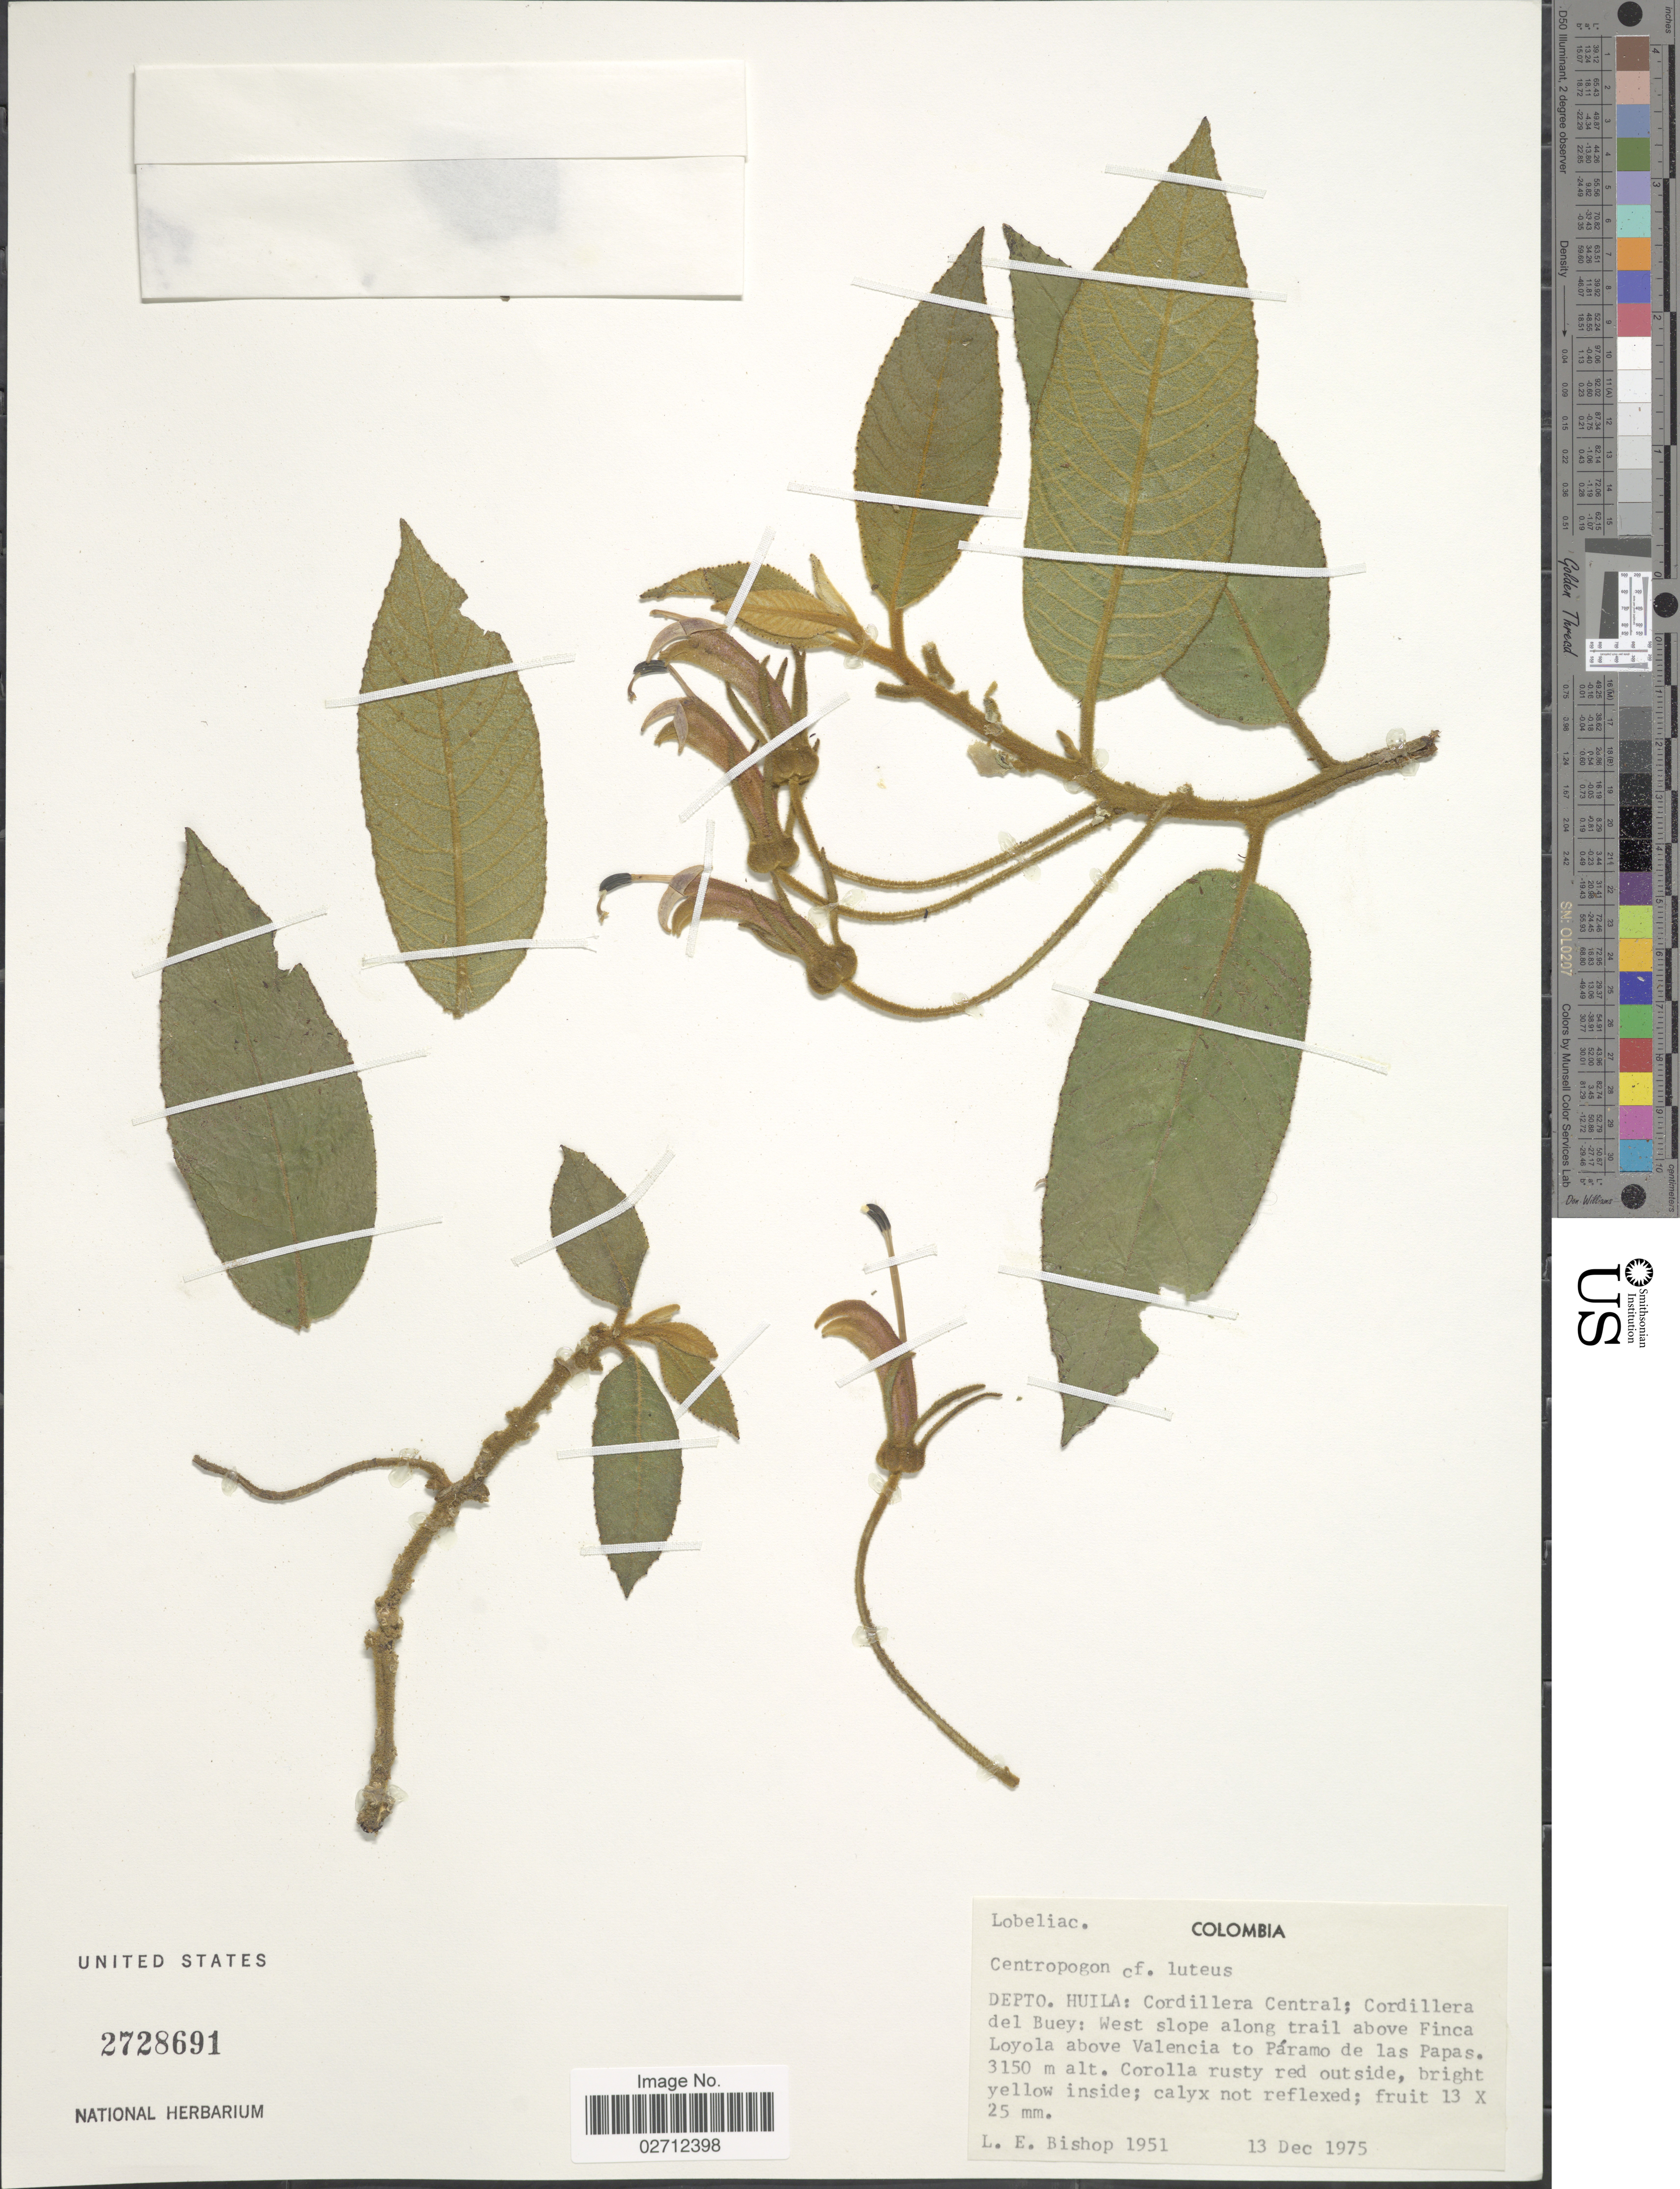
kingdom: Plantae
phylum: Tracheophyta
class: Magnoliopsida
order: Asterales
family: Campanulaceae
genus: Centropogon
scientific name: Centropogon luteus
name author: E. Wimm.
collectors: L. E. Bishop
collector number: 1951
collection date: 1975-12-13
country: Colombia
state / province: Huila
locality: Depto. Huila: Cordillera Central; Cordillera del Buey: West slope along trail above Finca Loyola above Valencia to Páramo de las Papas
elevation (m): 3150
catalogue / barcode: US 2728691